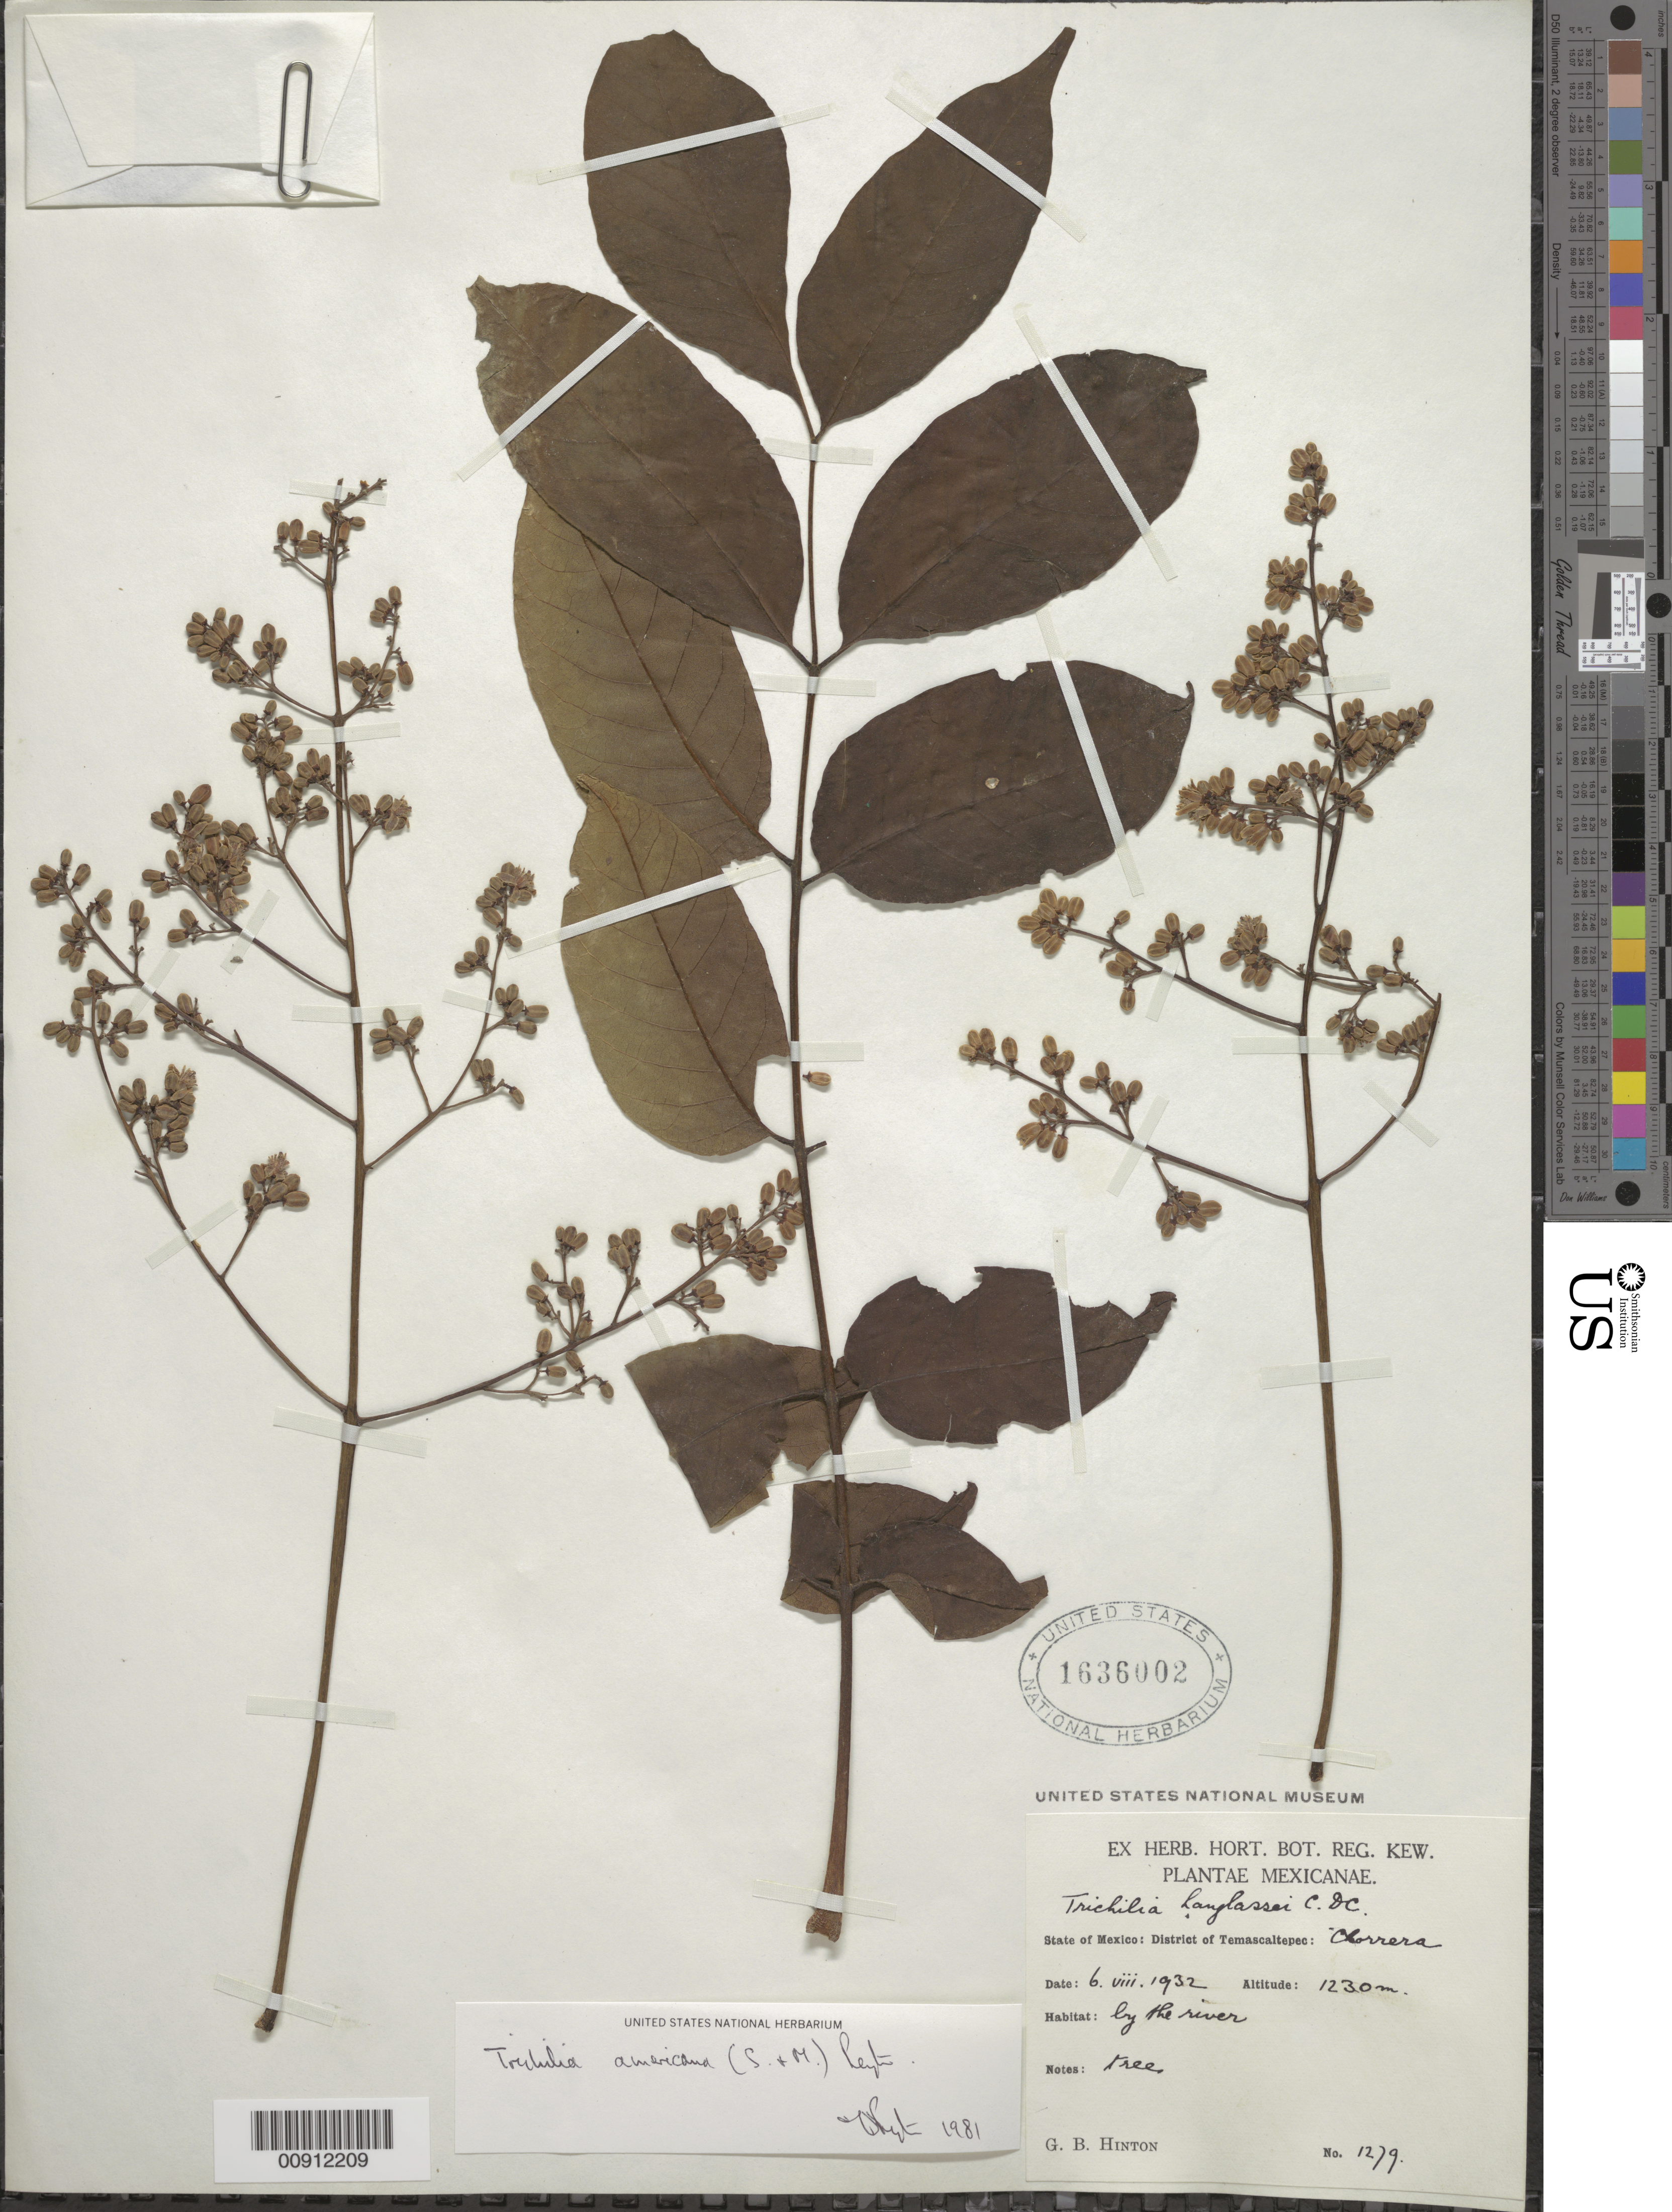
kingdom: Plantae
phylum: Tracheophyta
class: Magnoliopsida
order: Sapindales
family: Meliaceae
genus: Trichilia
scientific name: Trichilia americana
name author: (Sessé & Moc.) T.D. Penn.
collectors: G. B. Hinton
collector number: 11279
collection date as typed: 06 Aug 1932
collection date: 1932-08-06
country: Mexico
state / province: México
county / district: Temascaltepec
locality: State of Mexico: District of Temascaltepec: Chorrera.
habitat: By the river.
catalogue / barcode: US 1636002